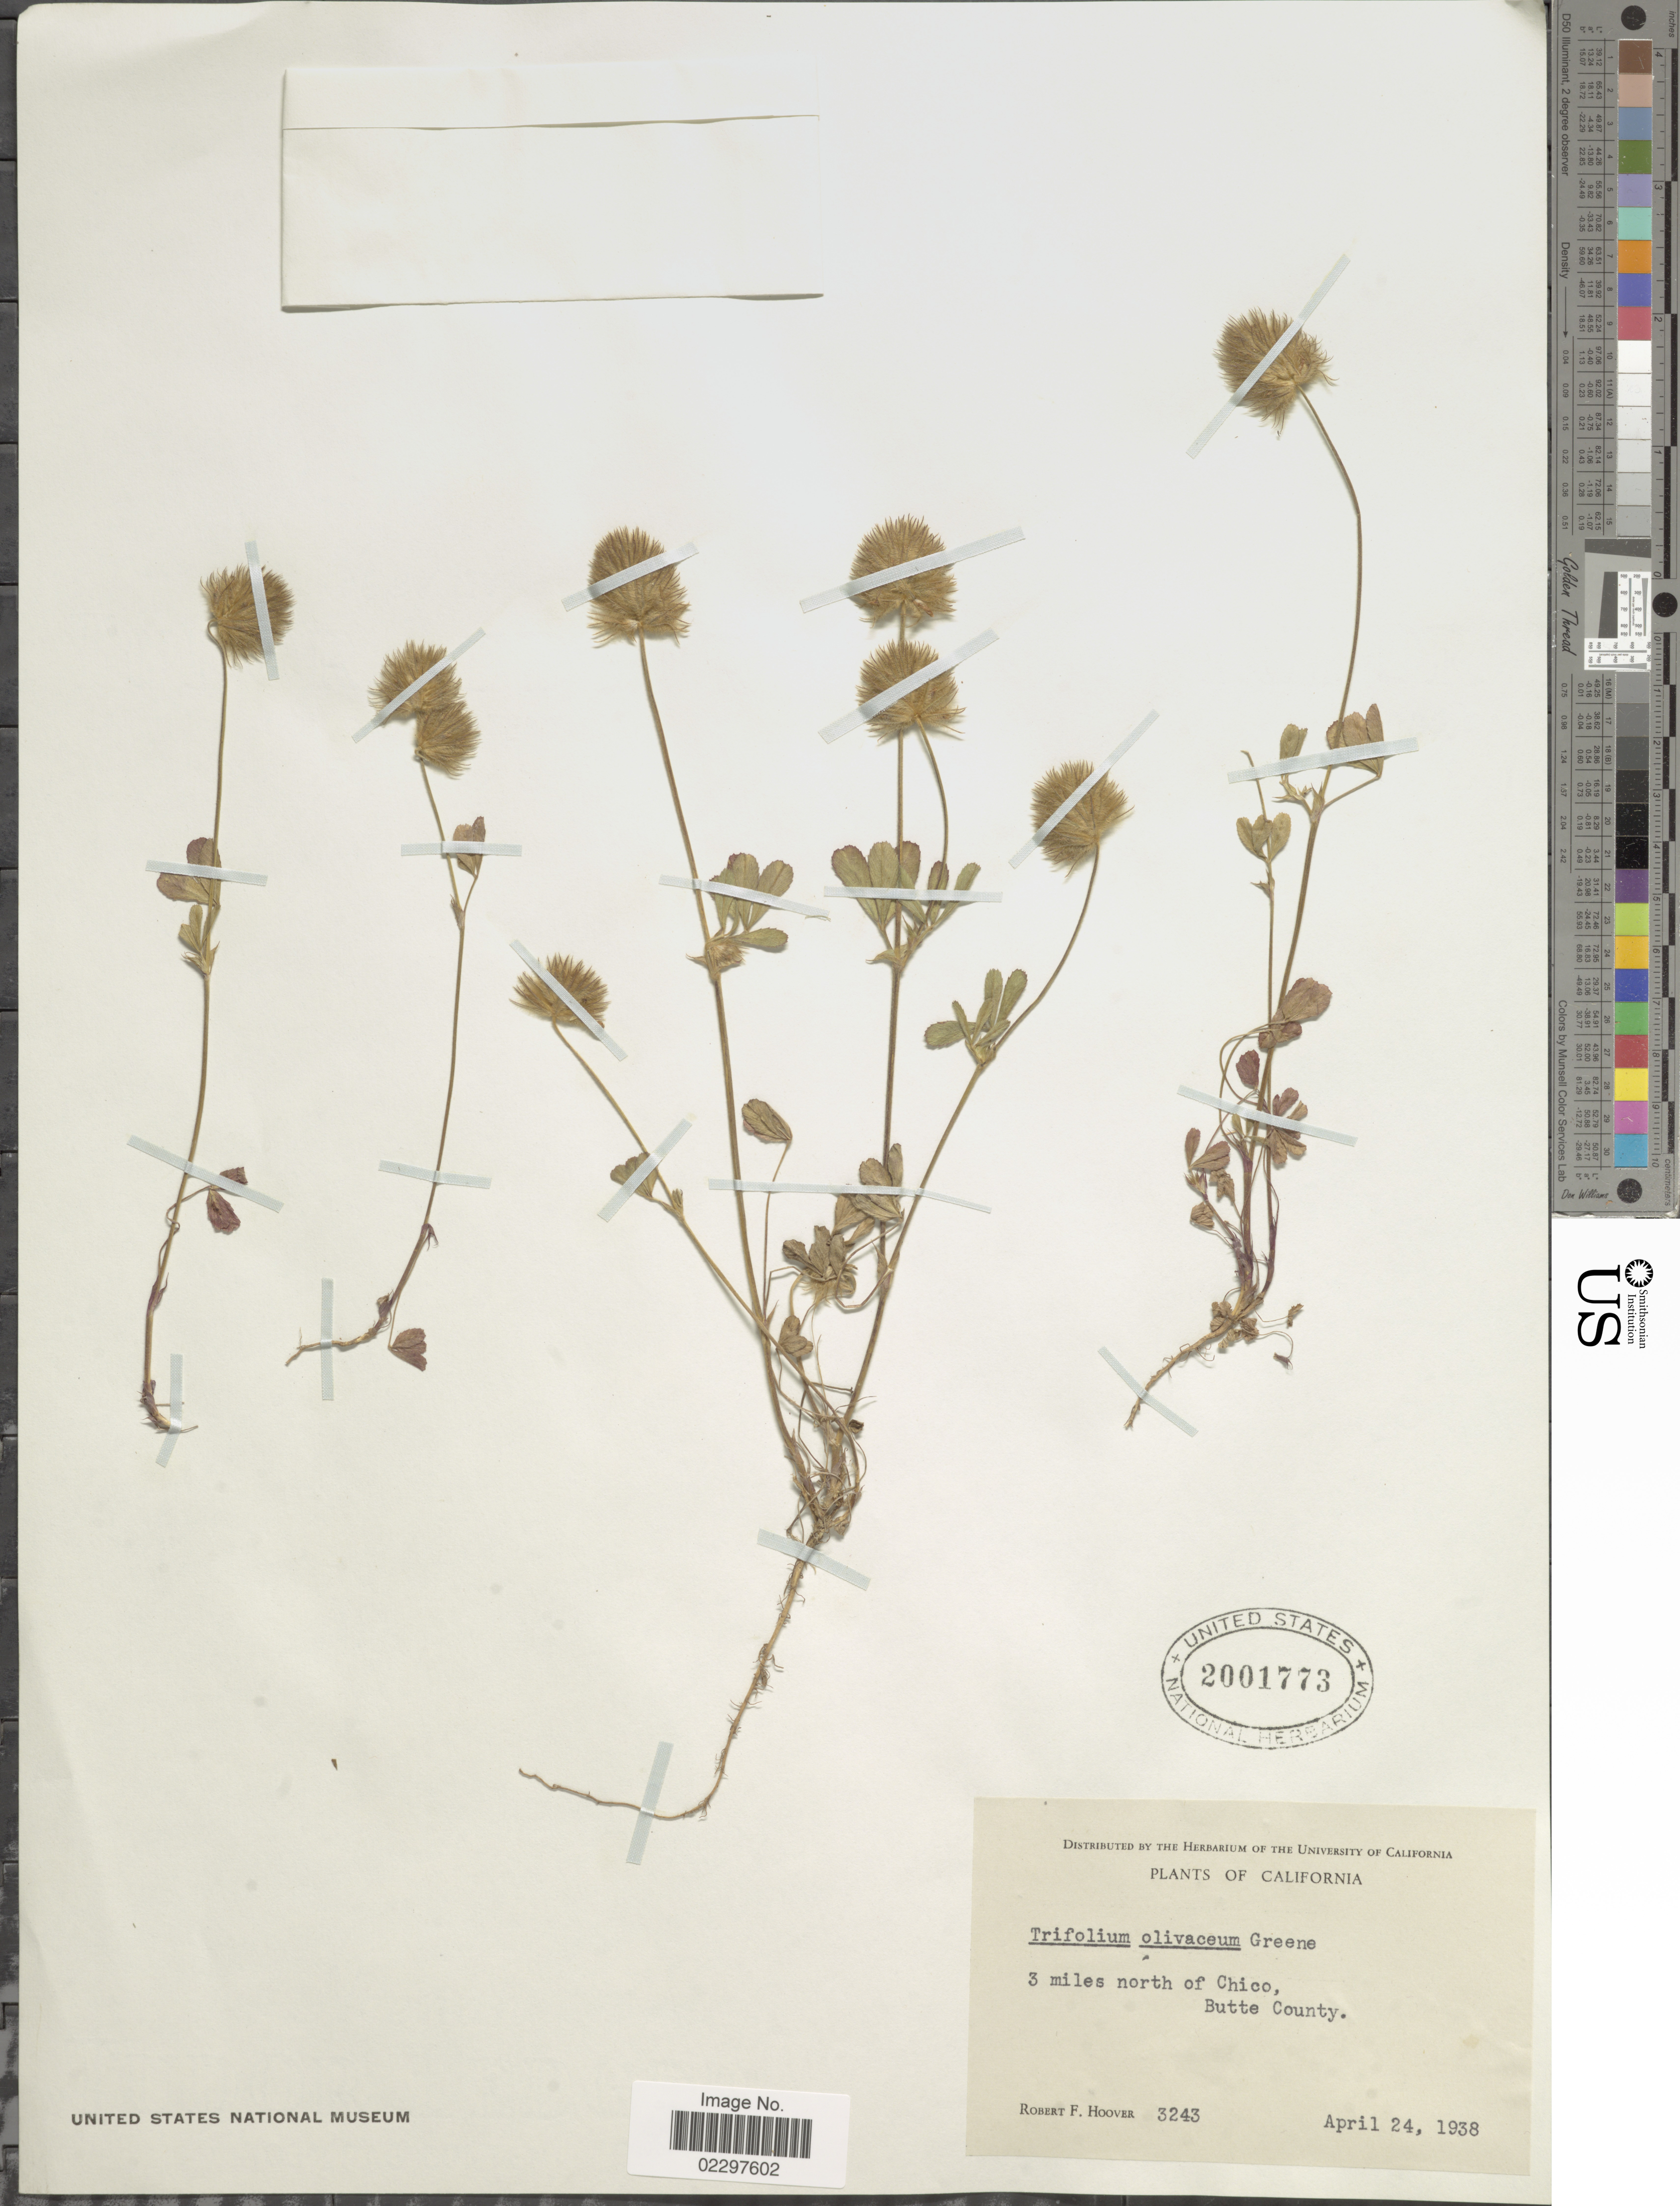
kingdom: Plantae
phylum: Tracheophyta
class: Magnoliopsida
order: Fabales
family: Fabaceae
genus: Trifolium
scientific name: Trifolium olivaceum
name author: Greene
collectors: R. F. Hoover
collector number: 3243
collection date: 1938-04-24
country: United States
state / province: California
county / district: Butte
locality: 3 miles north of Chico, Butte County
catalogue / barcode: US 2001773